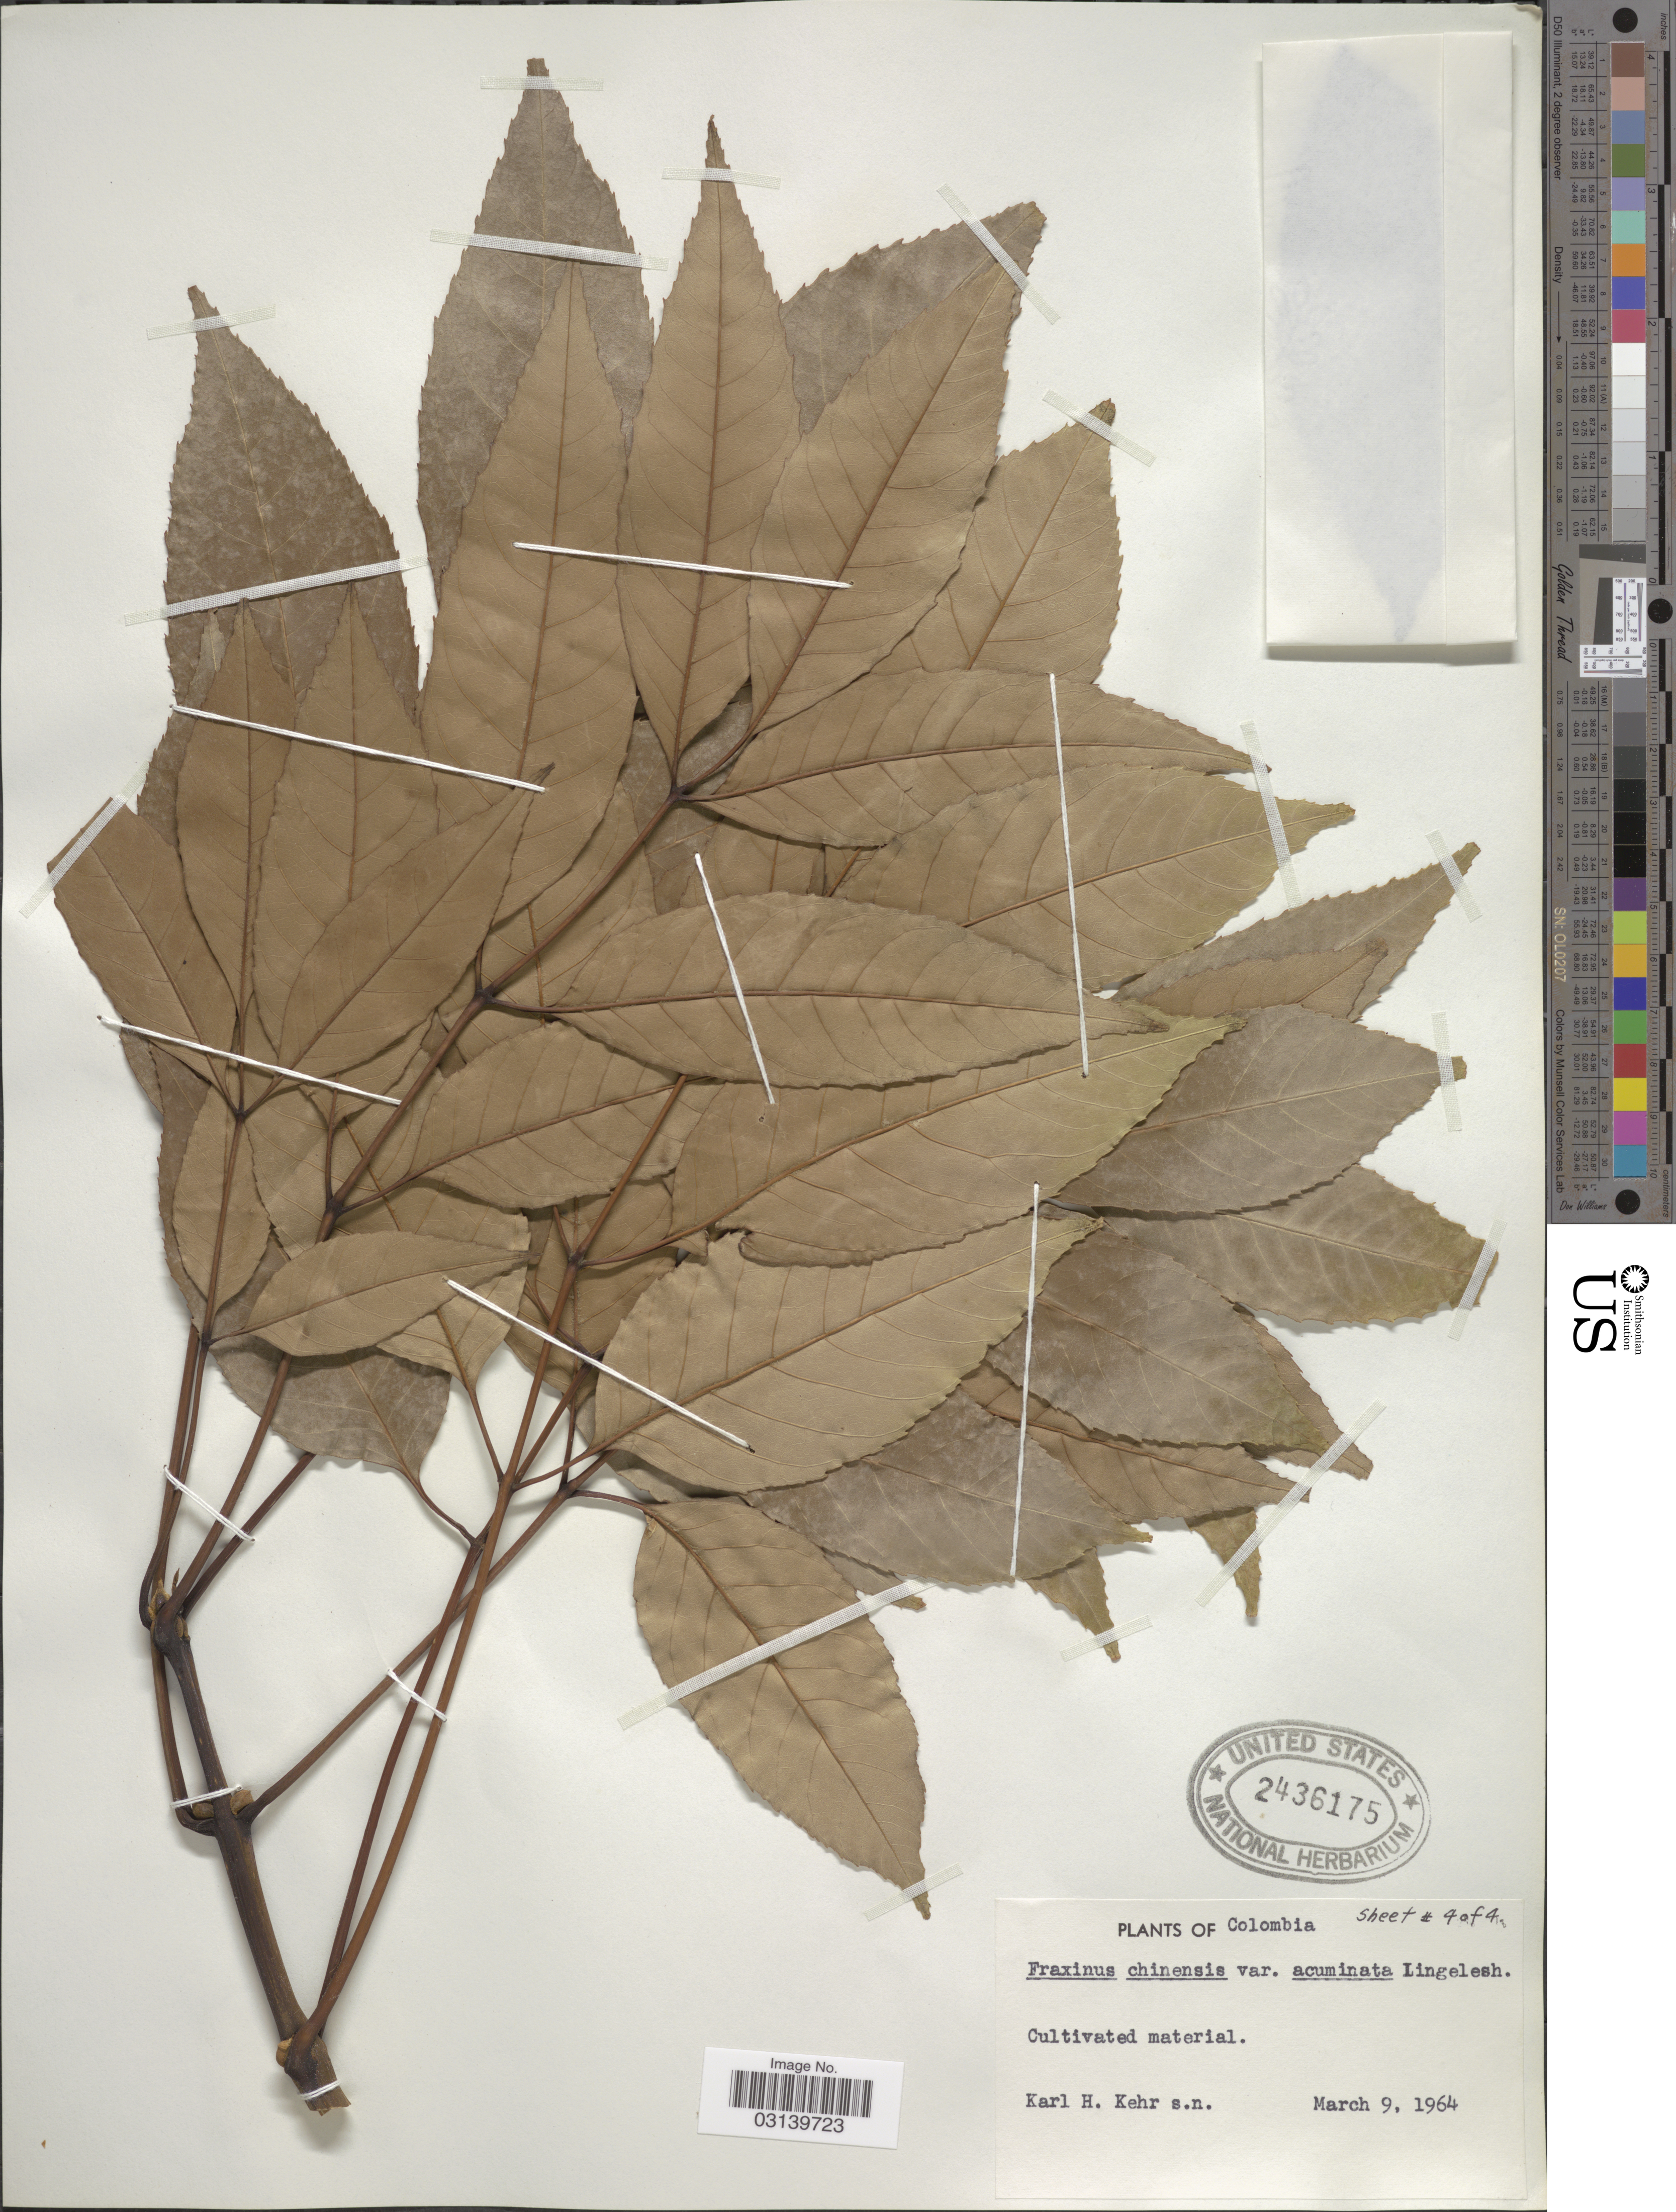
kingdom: Plantae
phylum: Tracheophyta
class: Magnoliopsida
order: Lamiales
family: Oleaceae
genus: Fraxinus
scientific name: Fraxinus chinensis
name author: Roxb.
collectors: K. Kehr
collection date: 1964-03-09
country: Colombia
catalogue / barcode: US 2436175